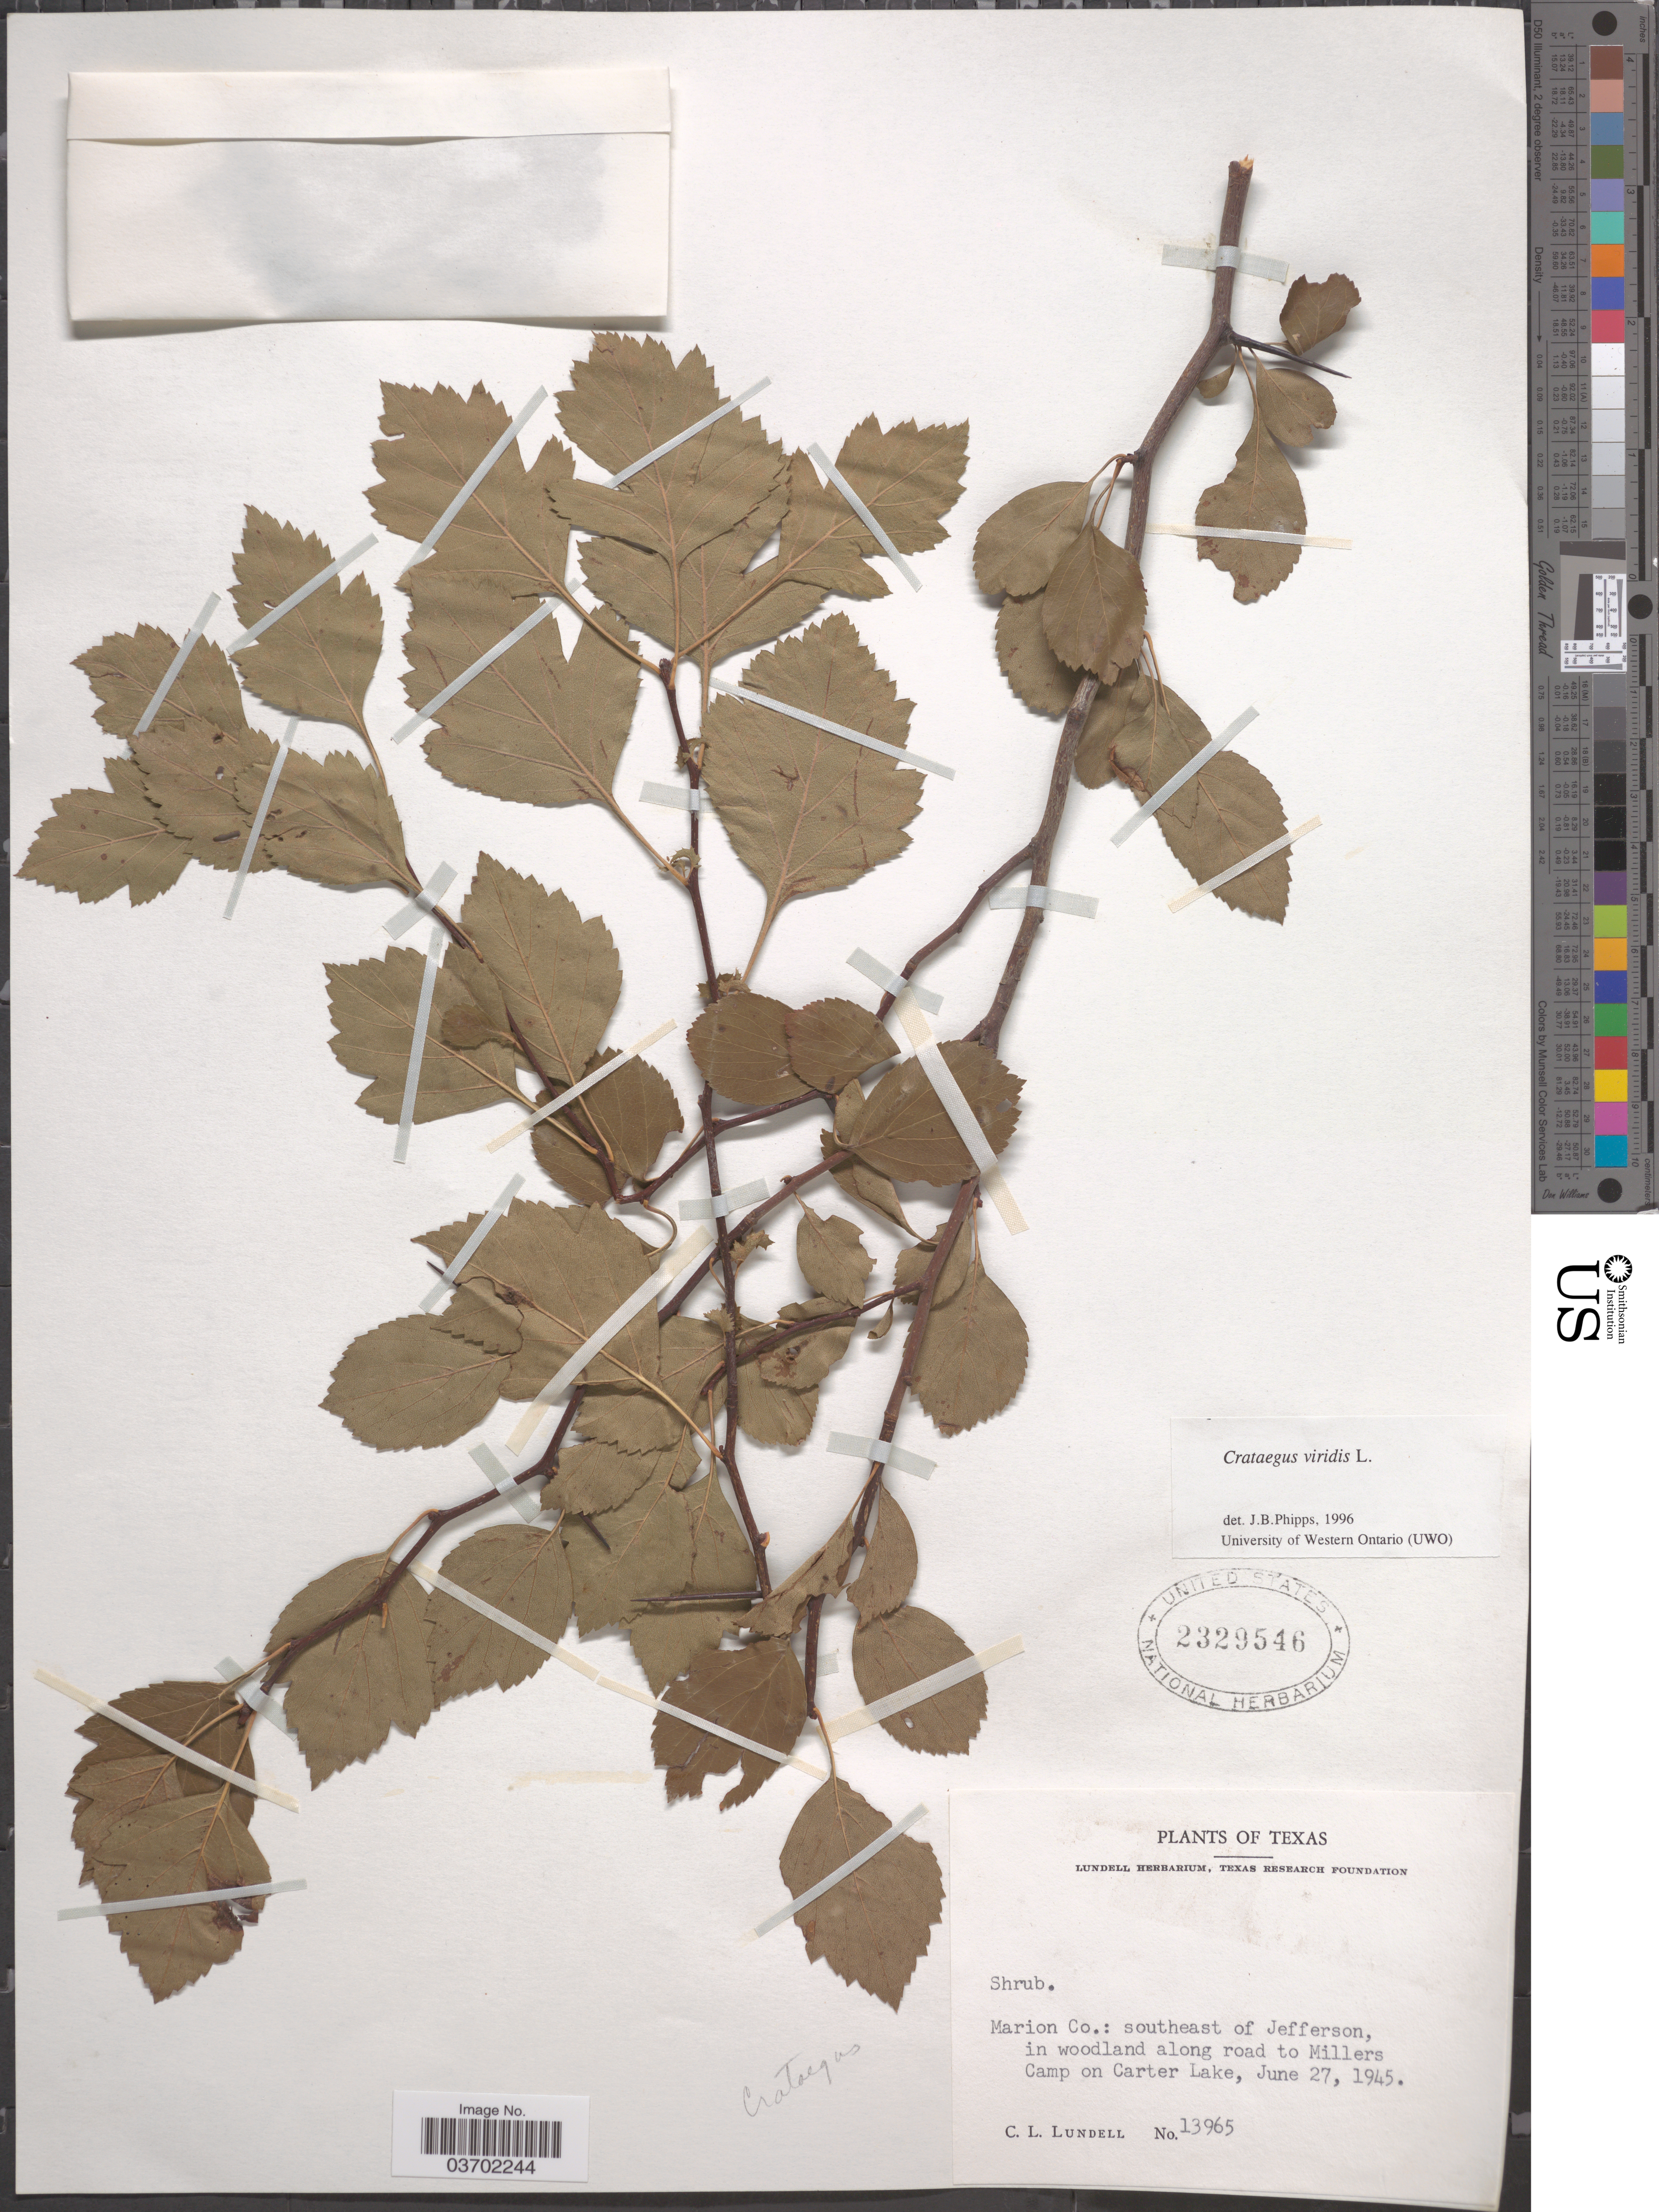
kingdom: Plantae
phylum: Tracheophyta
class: Magnoliopsida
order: Rosales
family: Rosaceae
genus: Crataegus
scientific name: Crataegus viridis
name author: L.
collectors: C. L. Lundell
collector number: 13965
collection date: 1945-06-27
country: United States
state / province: Texas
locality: Marion Co.: southeast of Jefferson, in woodland along road to Millers Camp on Carter Lake.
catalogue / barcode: US 2329546